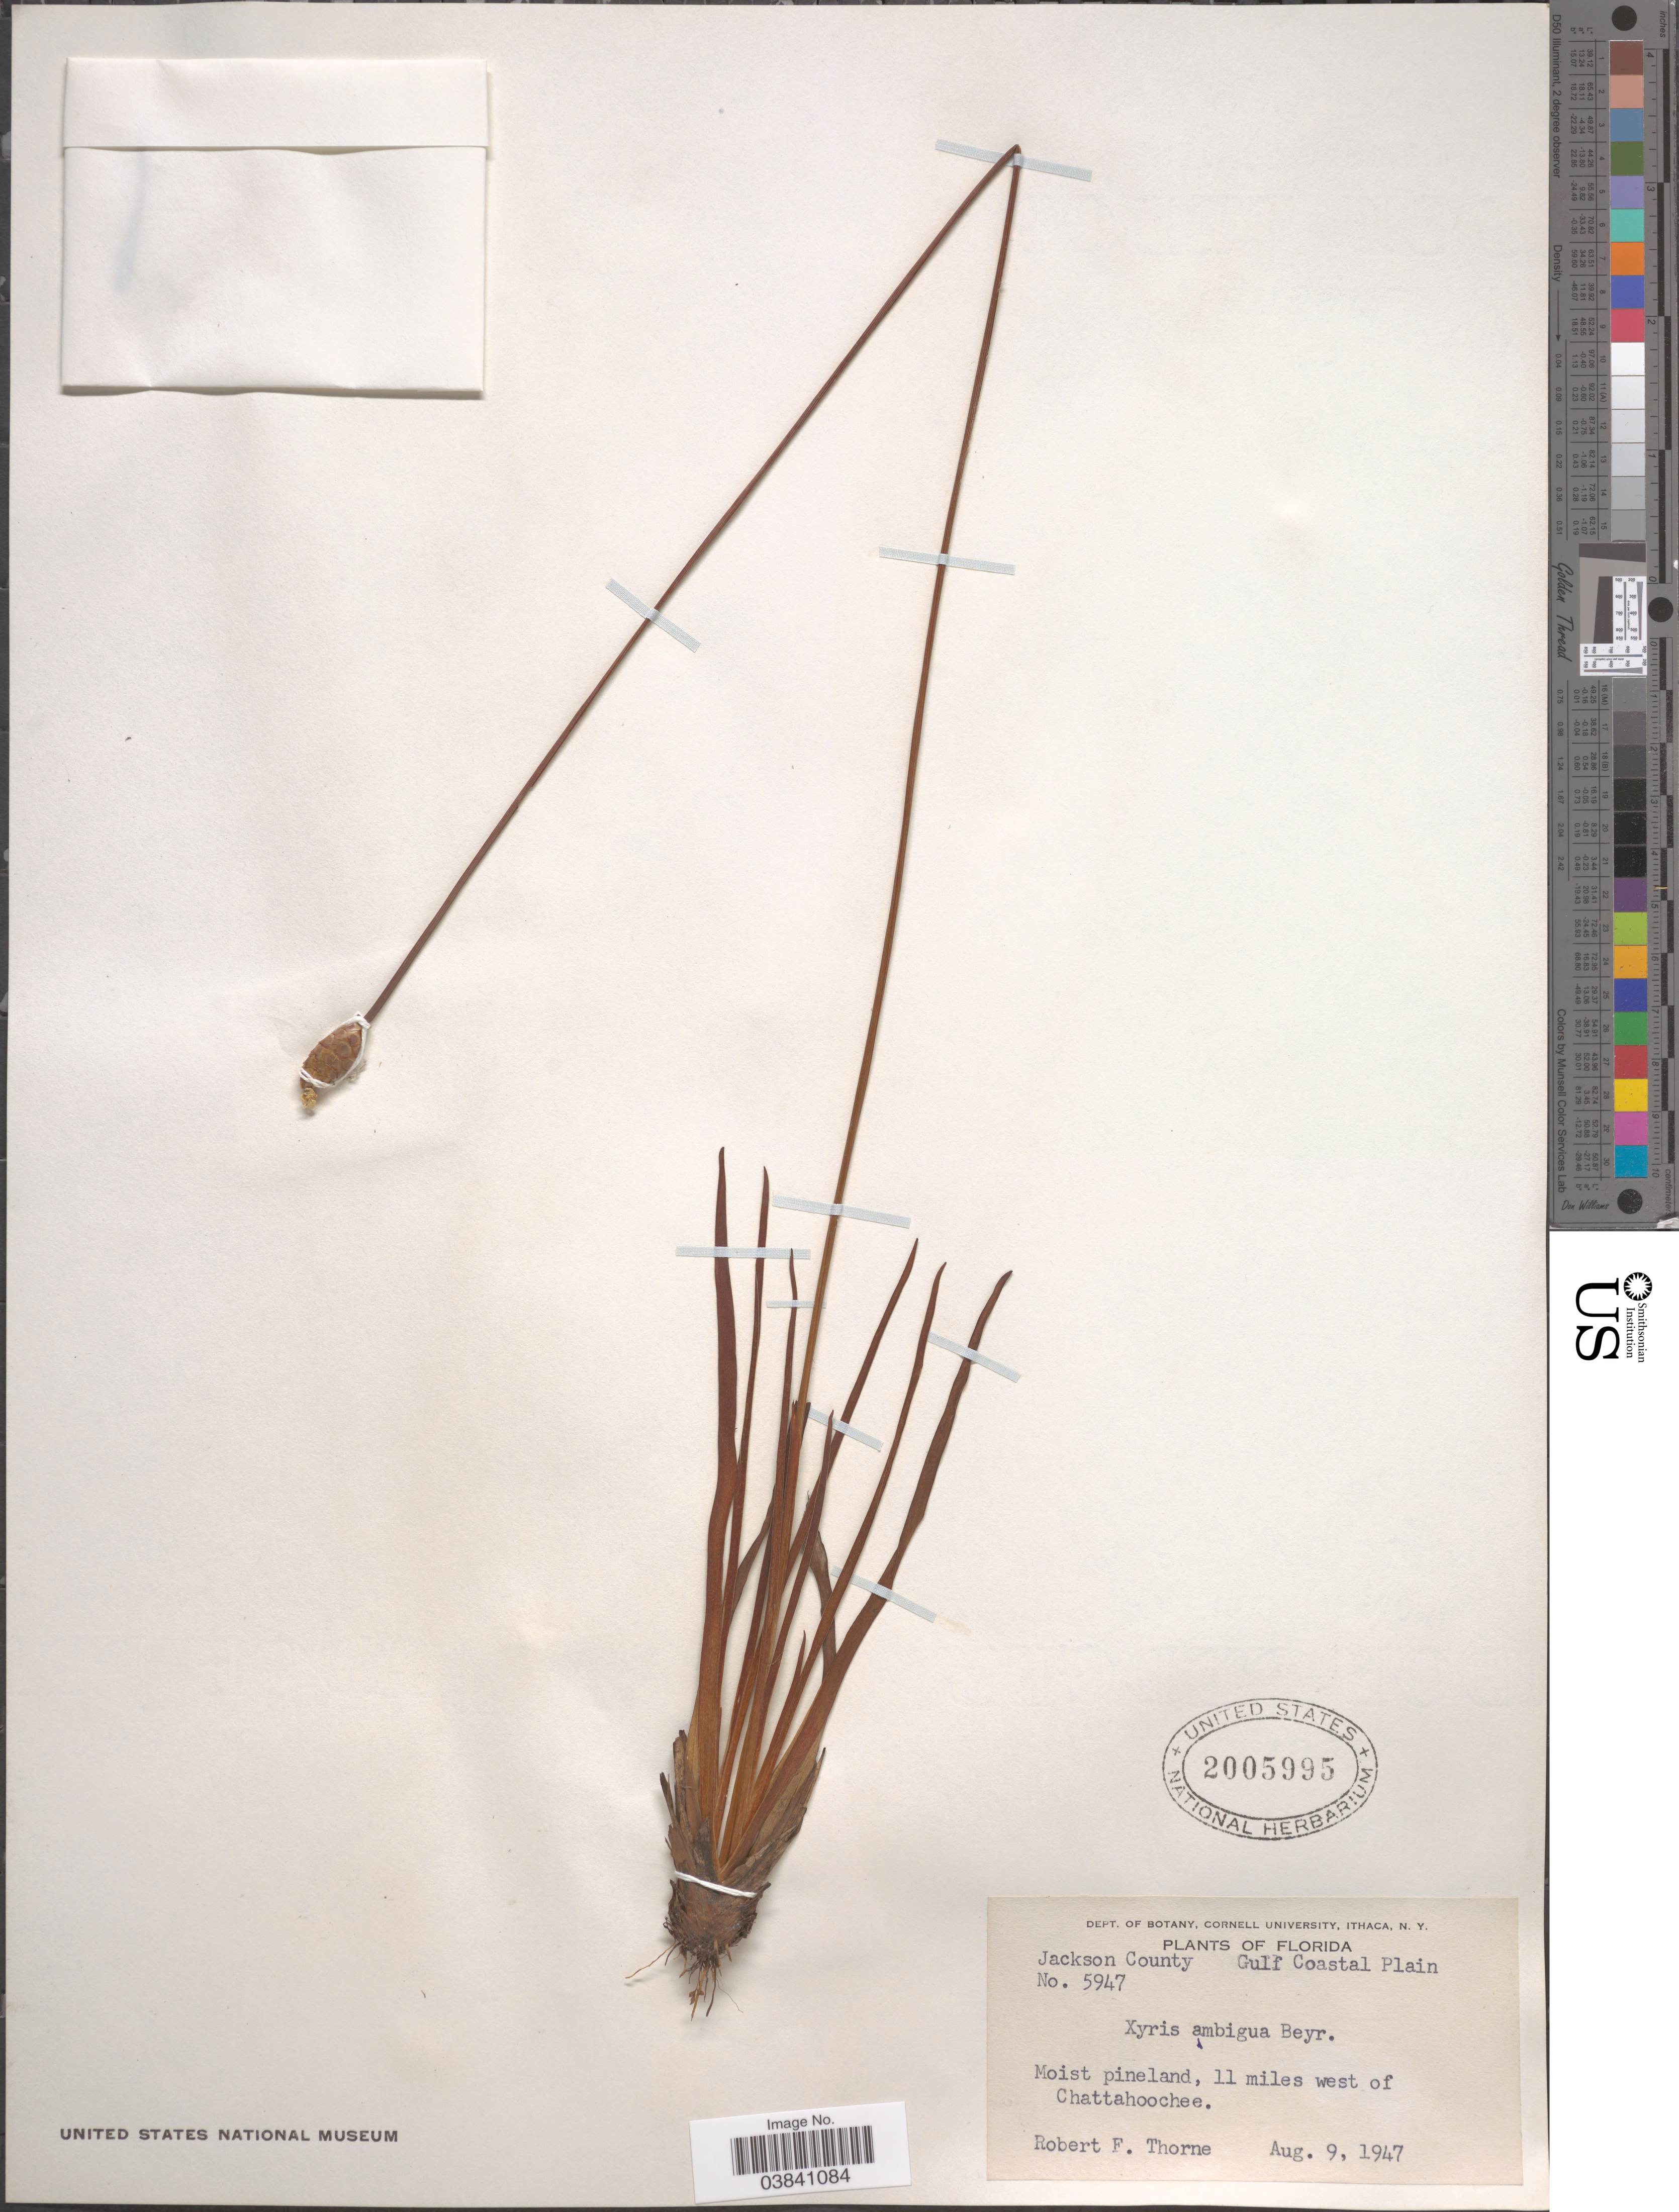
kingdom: Plantae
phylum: Tracheophyta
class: Liliopsida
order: Poales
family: Xyridaceae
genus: Xyris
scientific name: Xyris ambigua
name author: Beyr. ex Kunth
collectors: R. F. Thorne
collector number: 5947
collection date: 1947-08-09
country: United States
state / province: Florida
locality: Jackson County. Gulf Coastal Plain. Moist pineland, 11 miles west of Chattahoochee.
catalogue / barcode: US 2005995